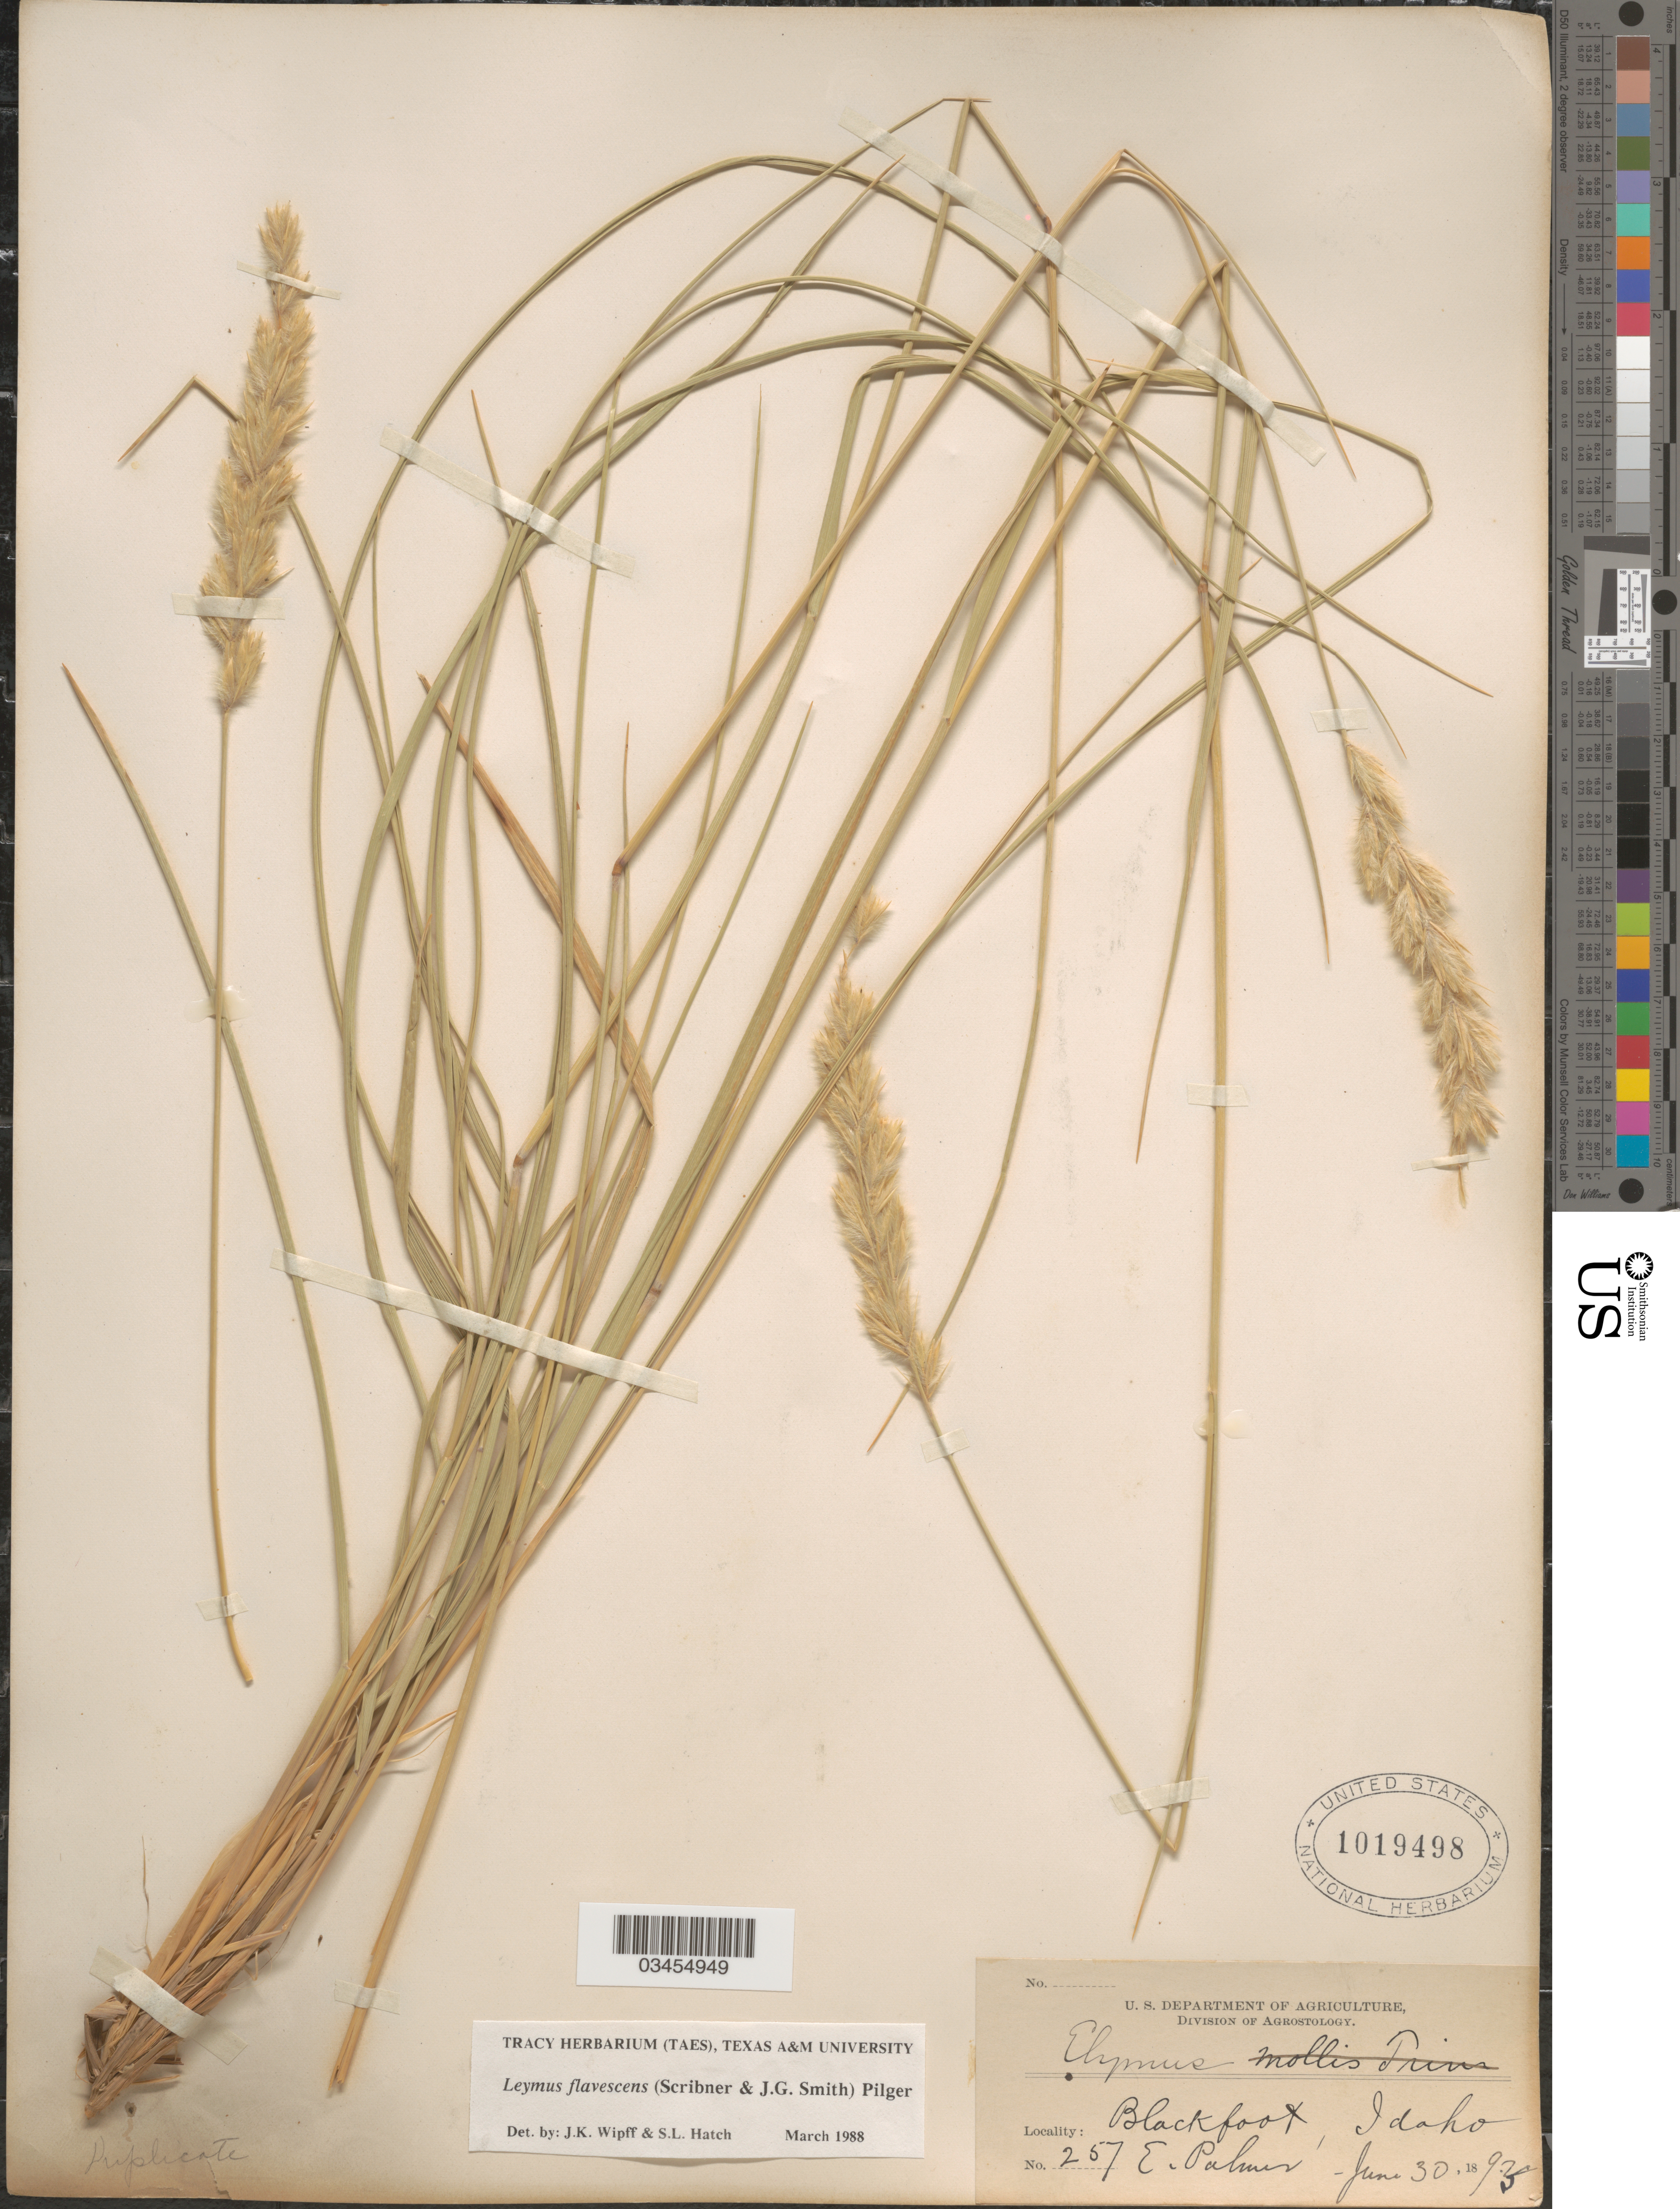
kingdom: Plantae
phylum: Tracheophyta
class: Liliopsida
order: Poales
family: Poaceae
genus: Leymus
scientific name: Leymus flavescens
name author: (Scribn. & J.G. Sm.) Pilg.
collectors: E. Palmer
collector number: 257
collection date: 1892-06-30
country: United States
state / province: Idaho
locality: Blackfoot.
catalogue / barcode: US 1019498